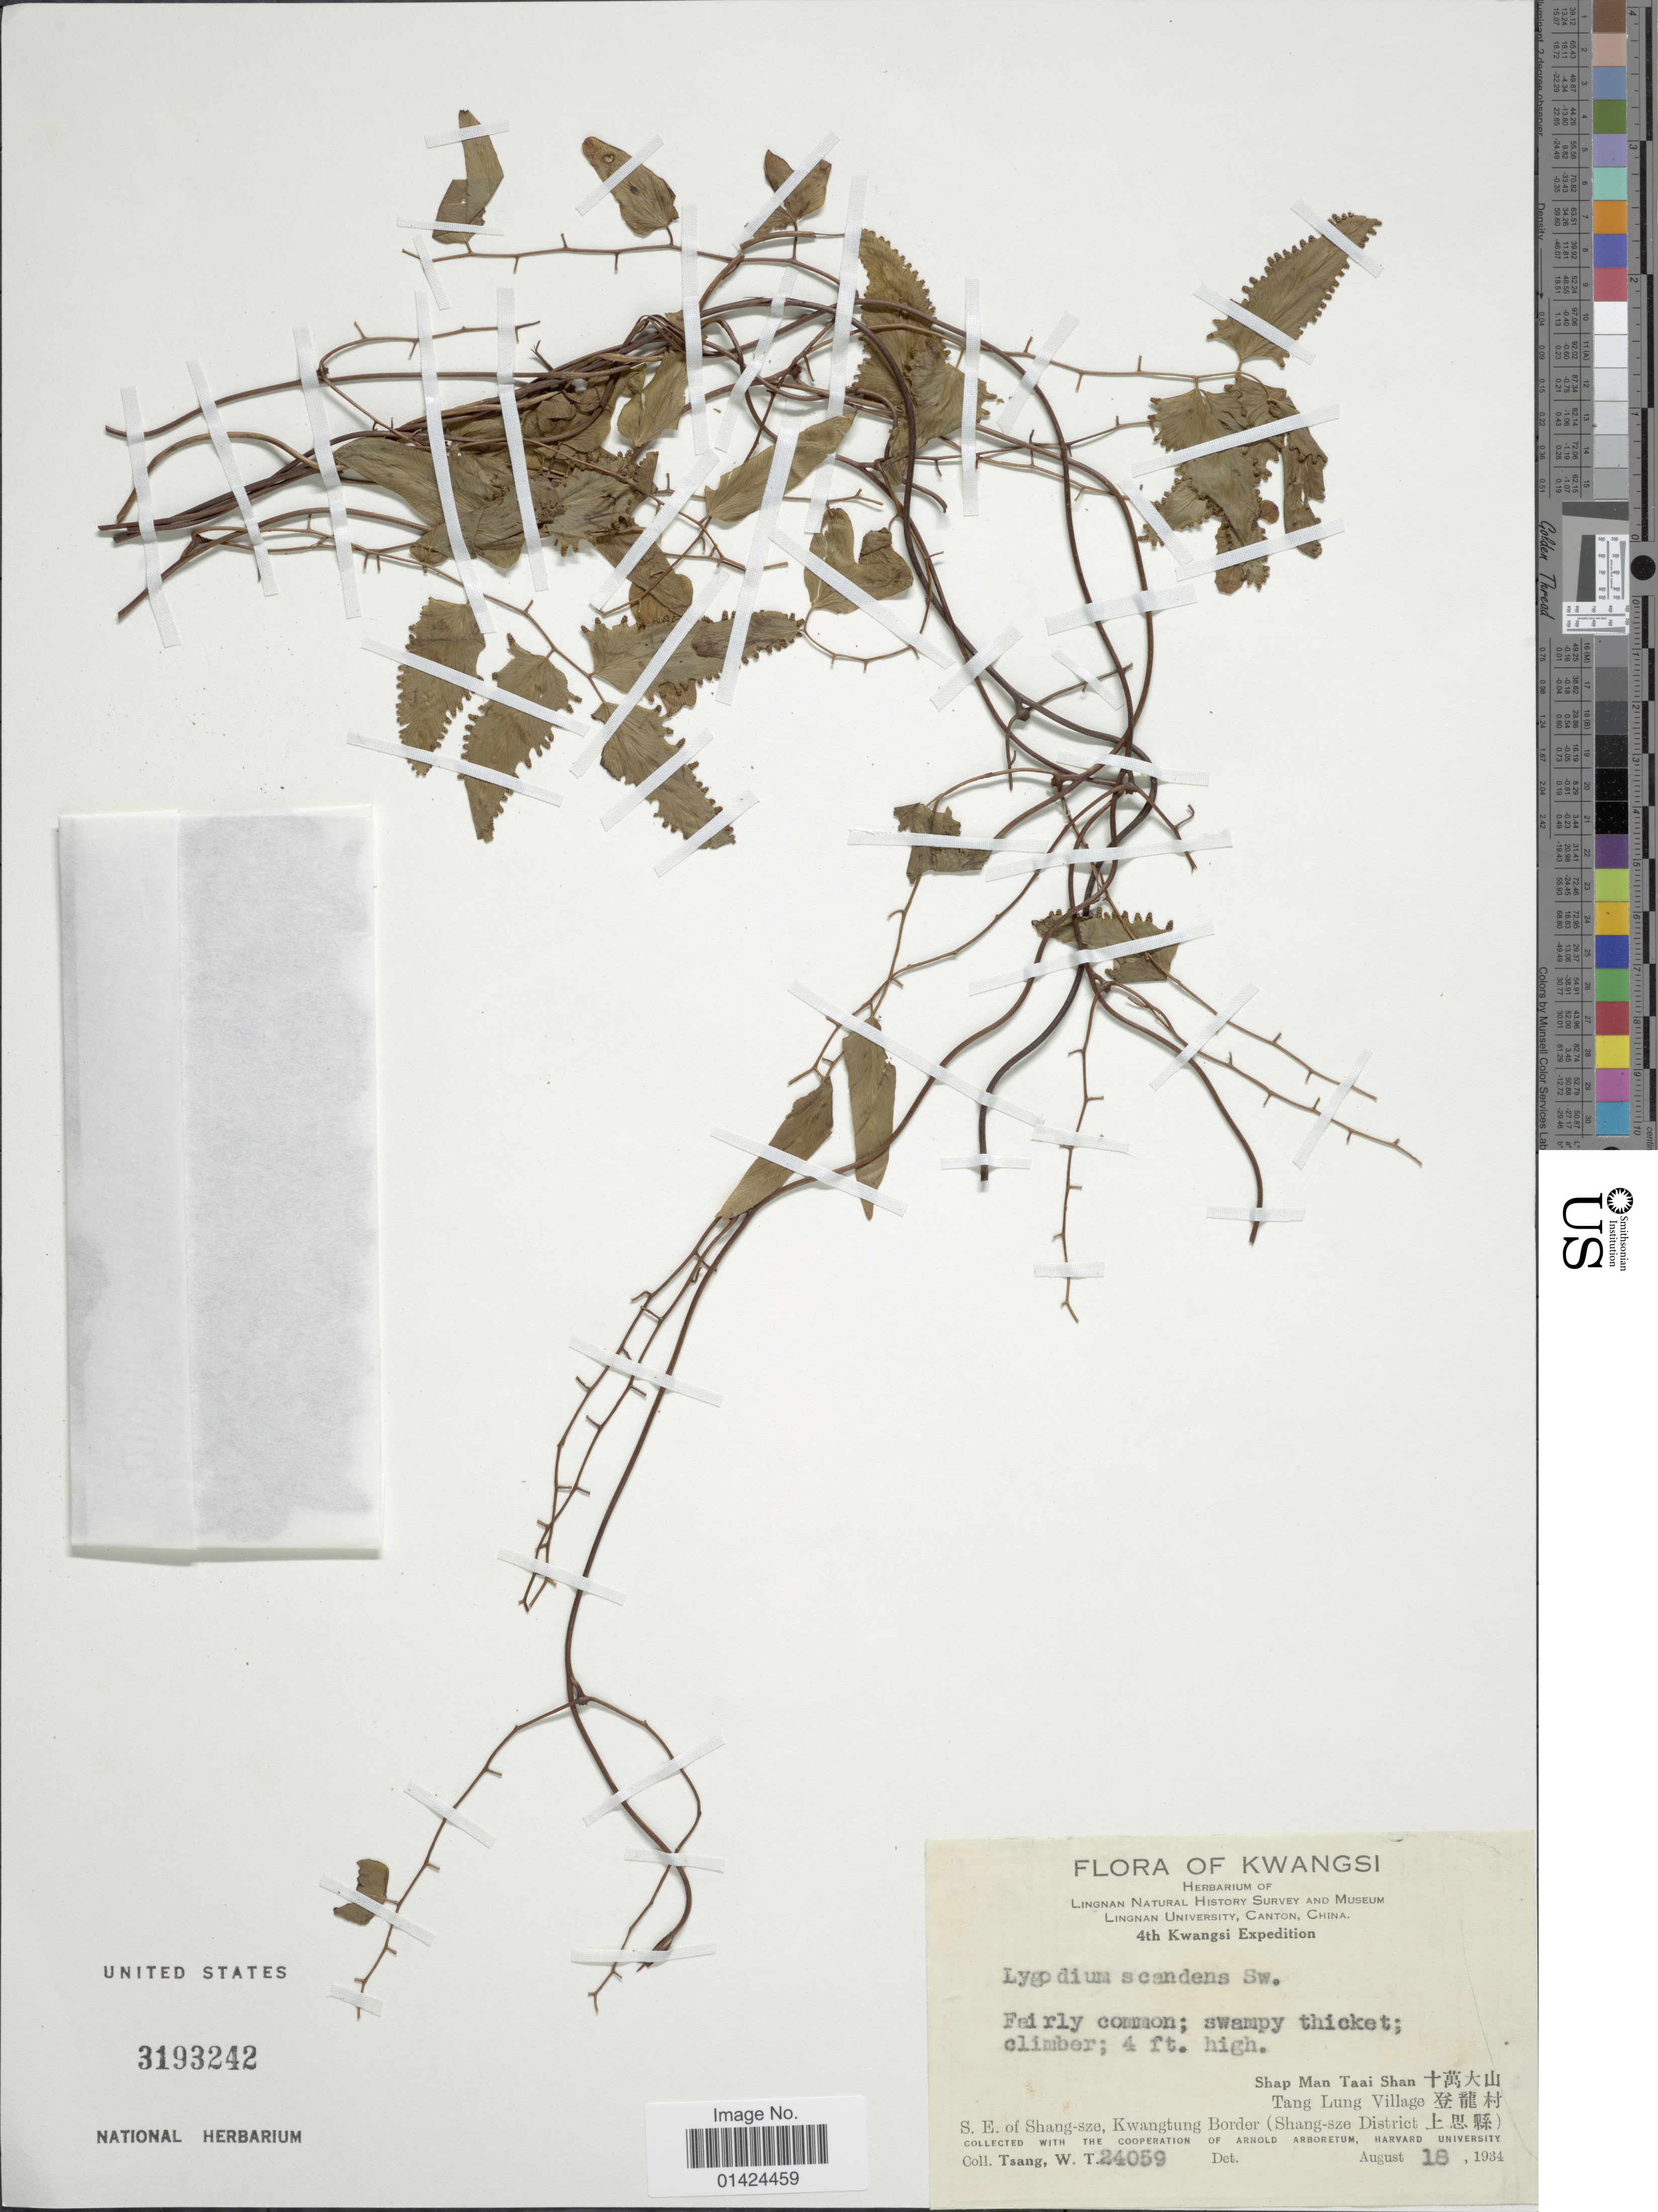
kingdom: Plantae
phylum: Tracheophyta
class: Polypodiopsida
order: Schizaeales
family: Lygodiaceae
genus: Lygodium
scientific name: Lygodium microphyllum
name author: (Cav.) R. Br.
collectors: W. T. Tsang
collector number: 24059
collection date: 1934-08-18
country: China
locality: Kwangsi. Shap Man Taai Shan. Na Wai Village S.E. of Shang-sze, Kwangtung Border(Shang-sze District).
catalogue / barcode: US 3193242